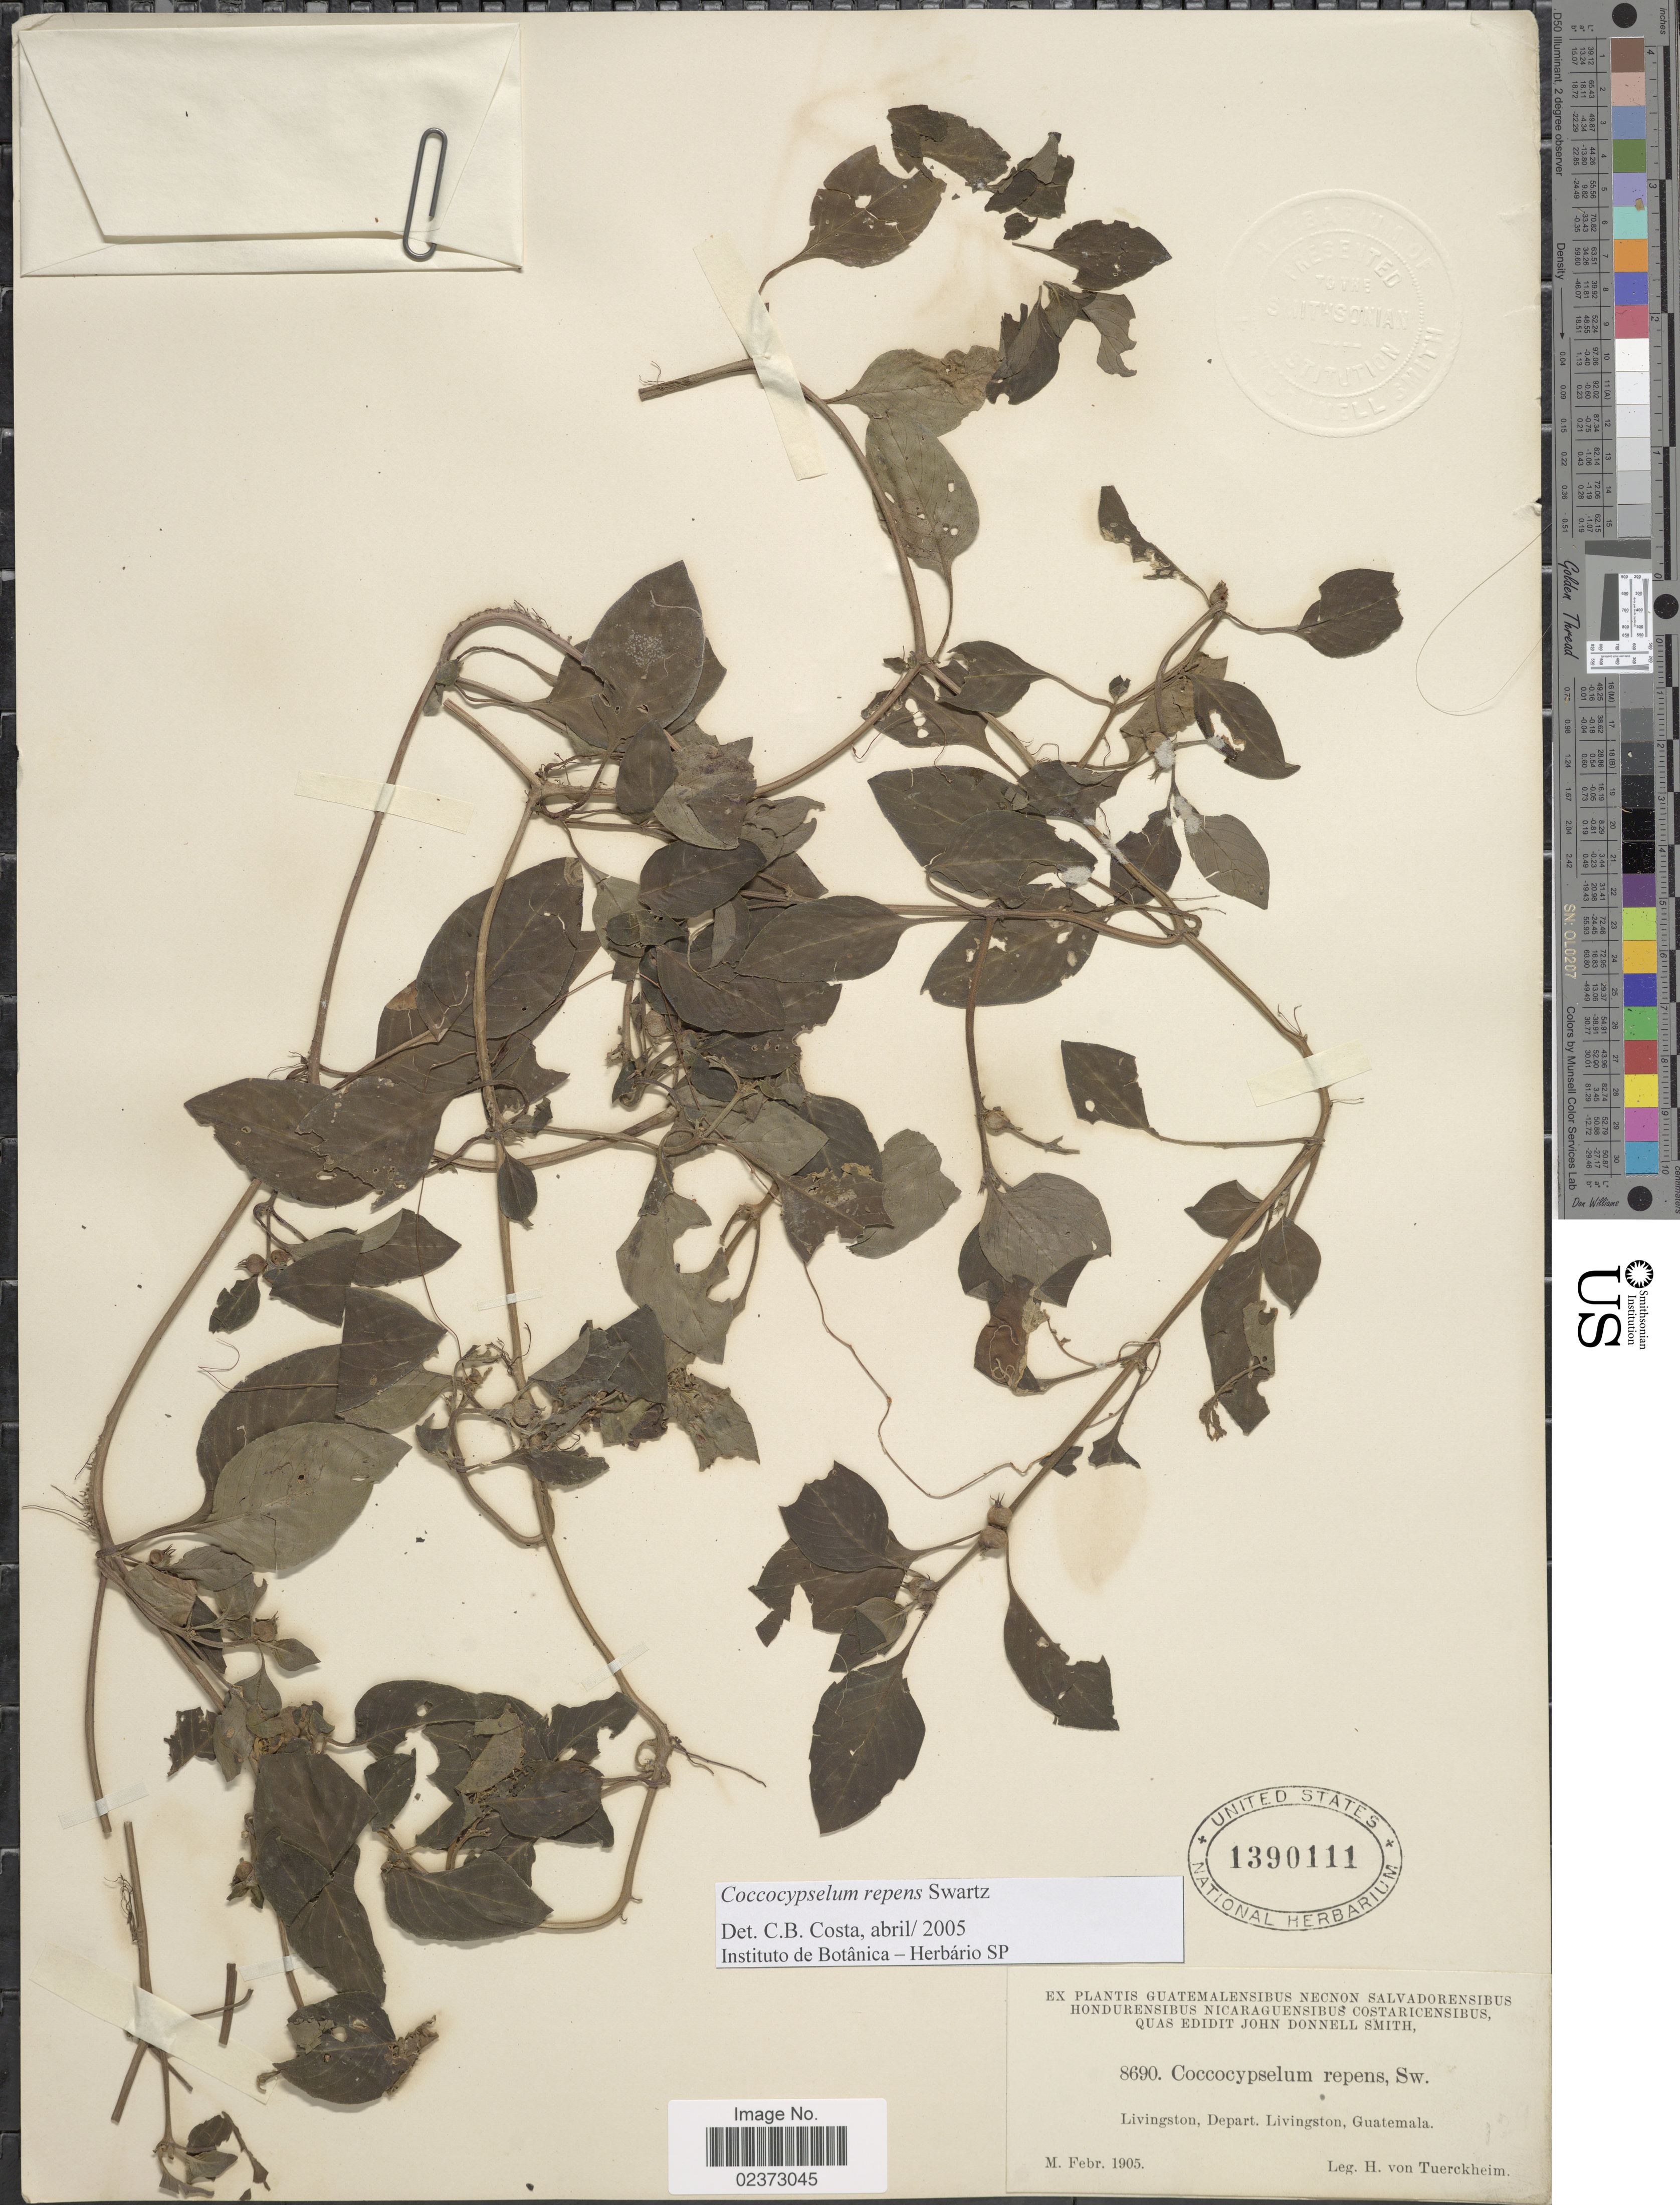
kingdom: Plantae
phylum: Tracheophyta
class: Magnoliopsida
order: Gentianales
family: Rubiaceae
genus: Coccocypselum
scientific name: Coccocypselum repens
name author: Sw.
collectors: H. von Türckheim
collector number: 8690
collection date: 1905-02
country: Guatemala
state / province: Izabal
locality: Livingston, Depart. Livingston, Guatemala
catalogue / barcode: US 1390111